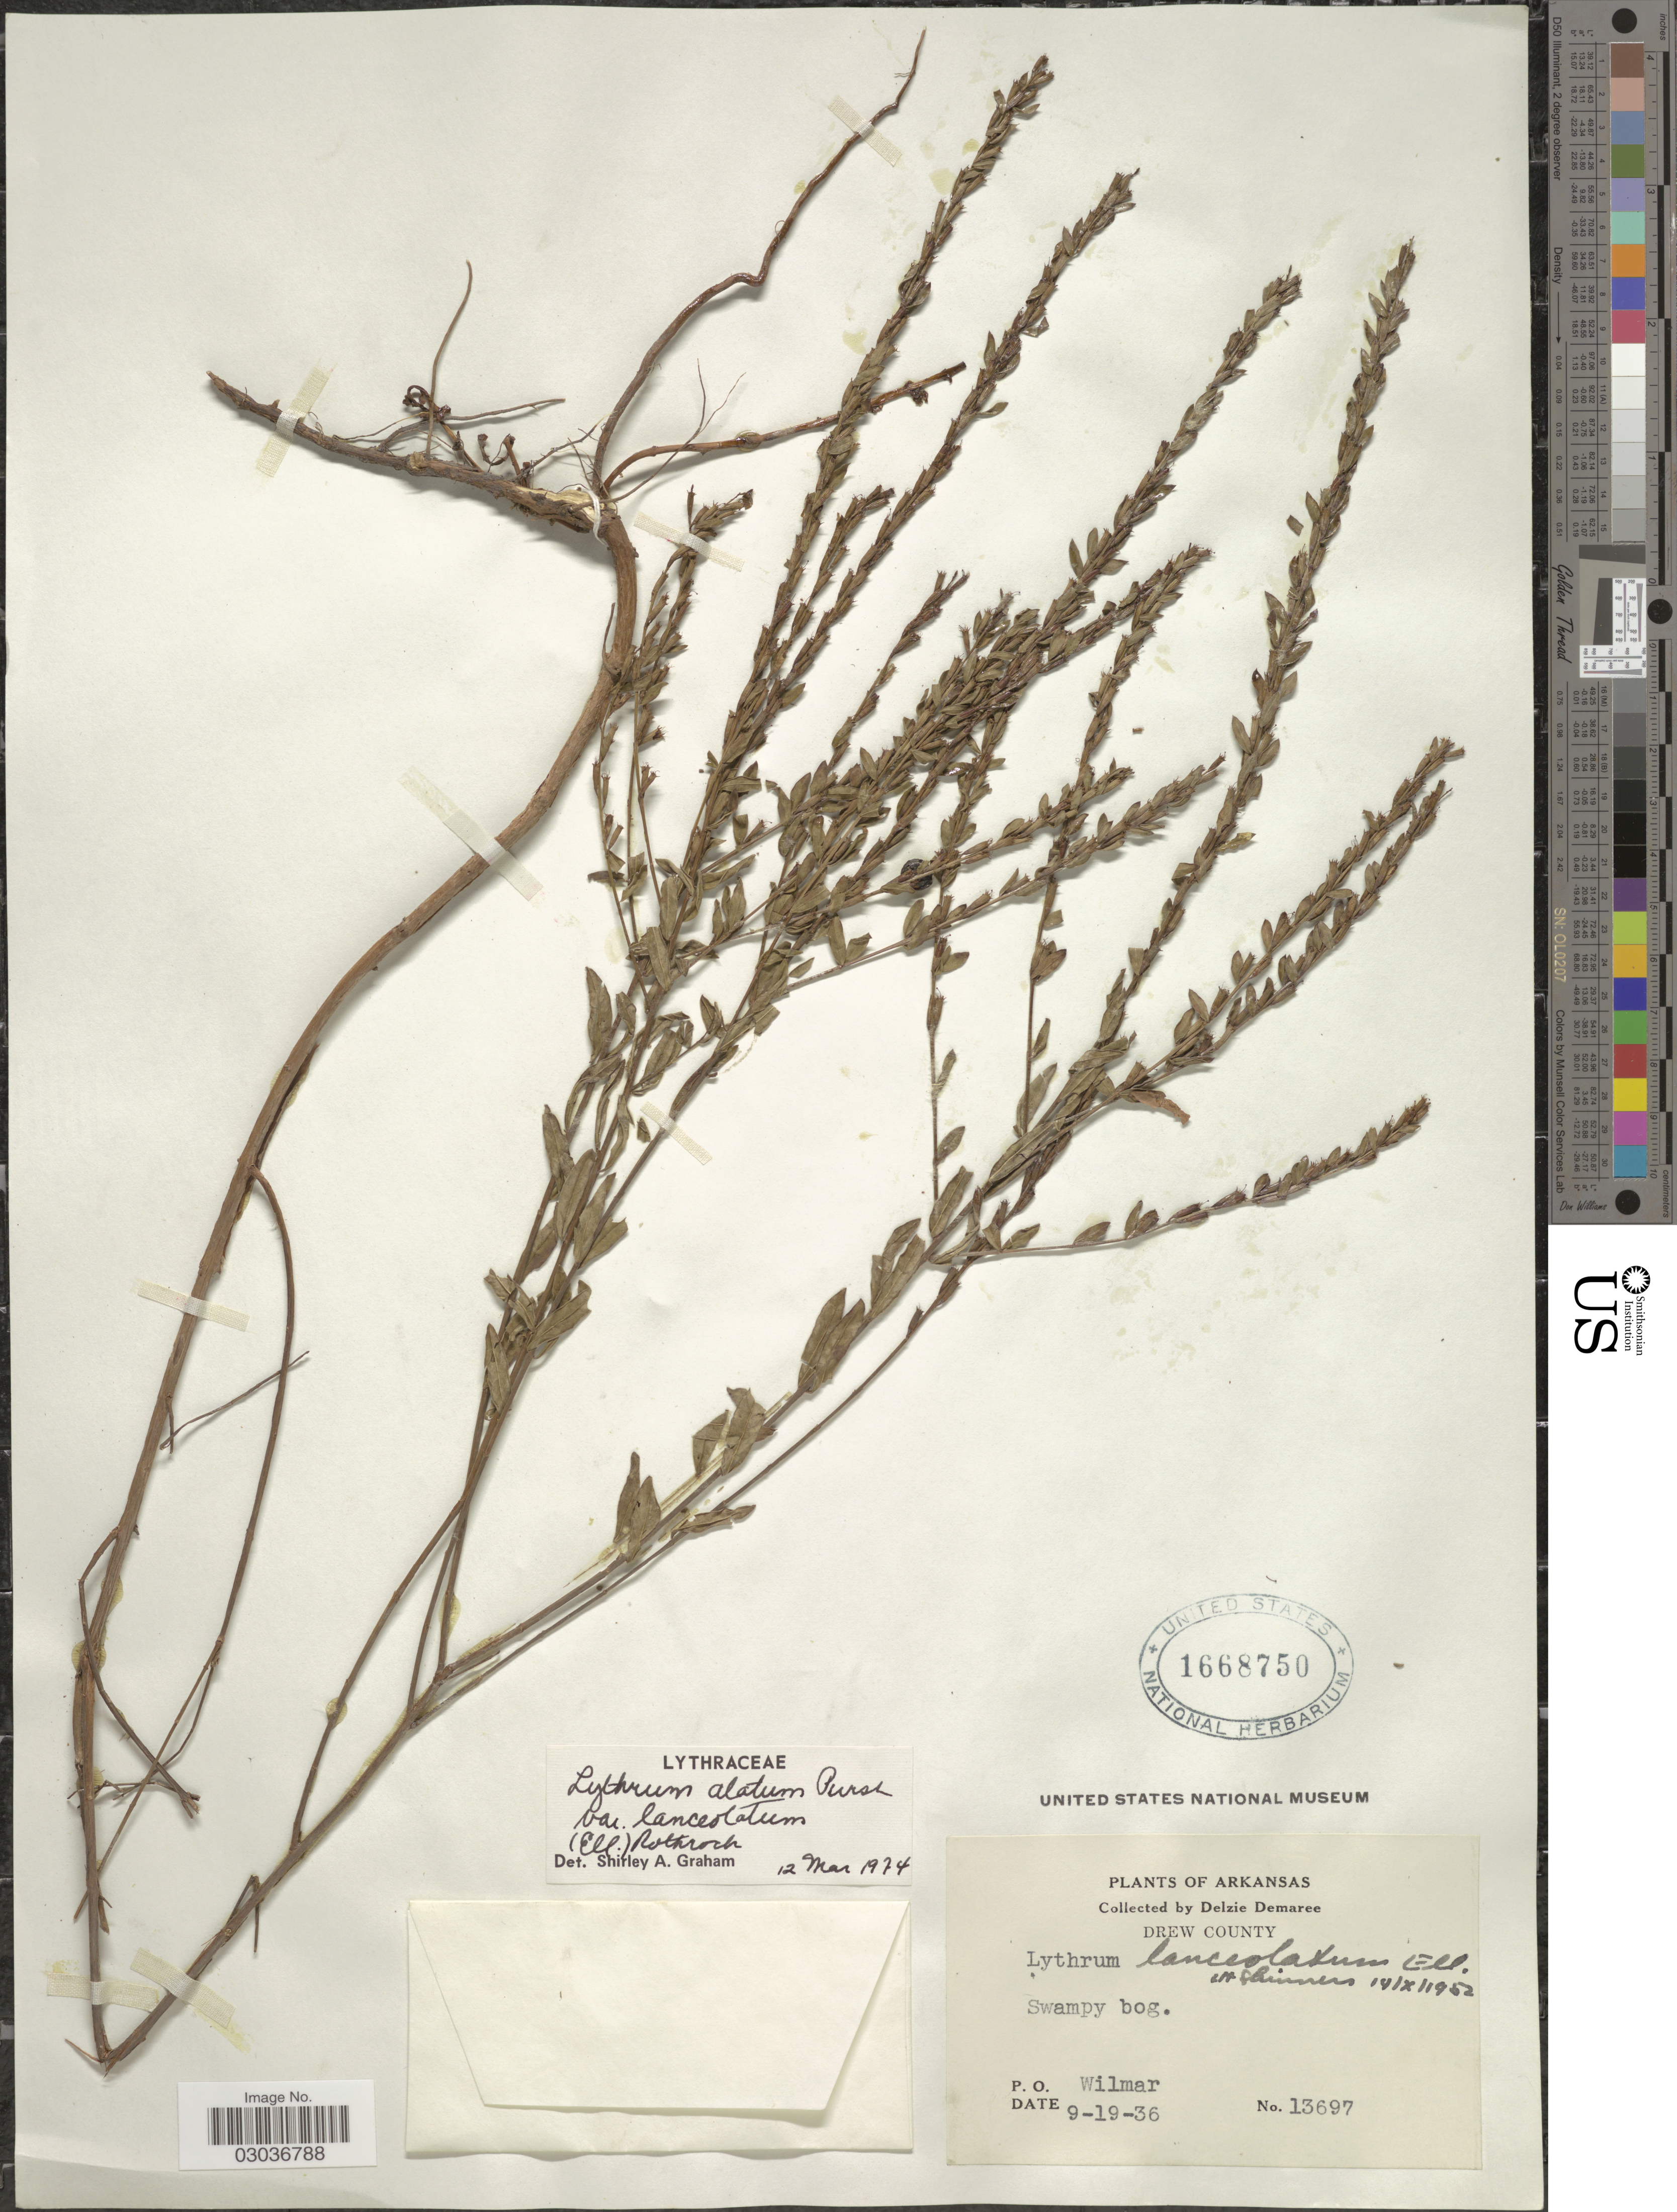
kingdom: Plantae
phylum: Tracheophyta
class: Magnoliopsida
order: Myrtales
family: Lythraceae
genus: Lythrum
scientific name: Lythrum alatum var. lanceolatum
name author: (Elliott) A. Gray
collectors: D. Demaree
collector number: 13697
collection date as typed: Transcribed d/m/y: 19/9/36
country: United States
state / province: Arkansas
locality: Drew County. P.O. Wilmar.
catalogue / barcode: US 1668750